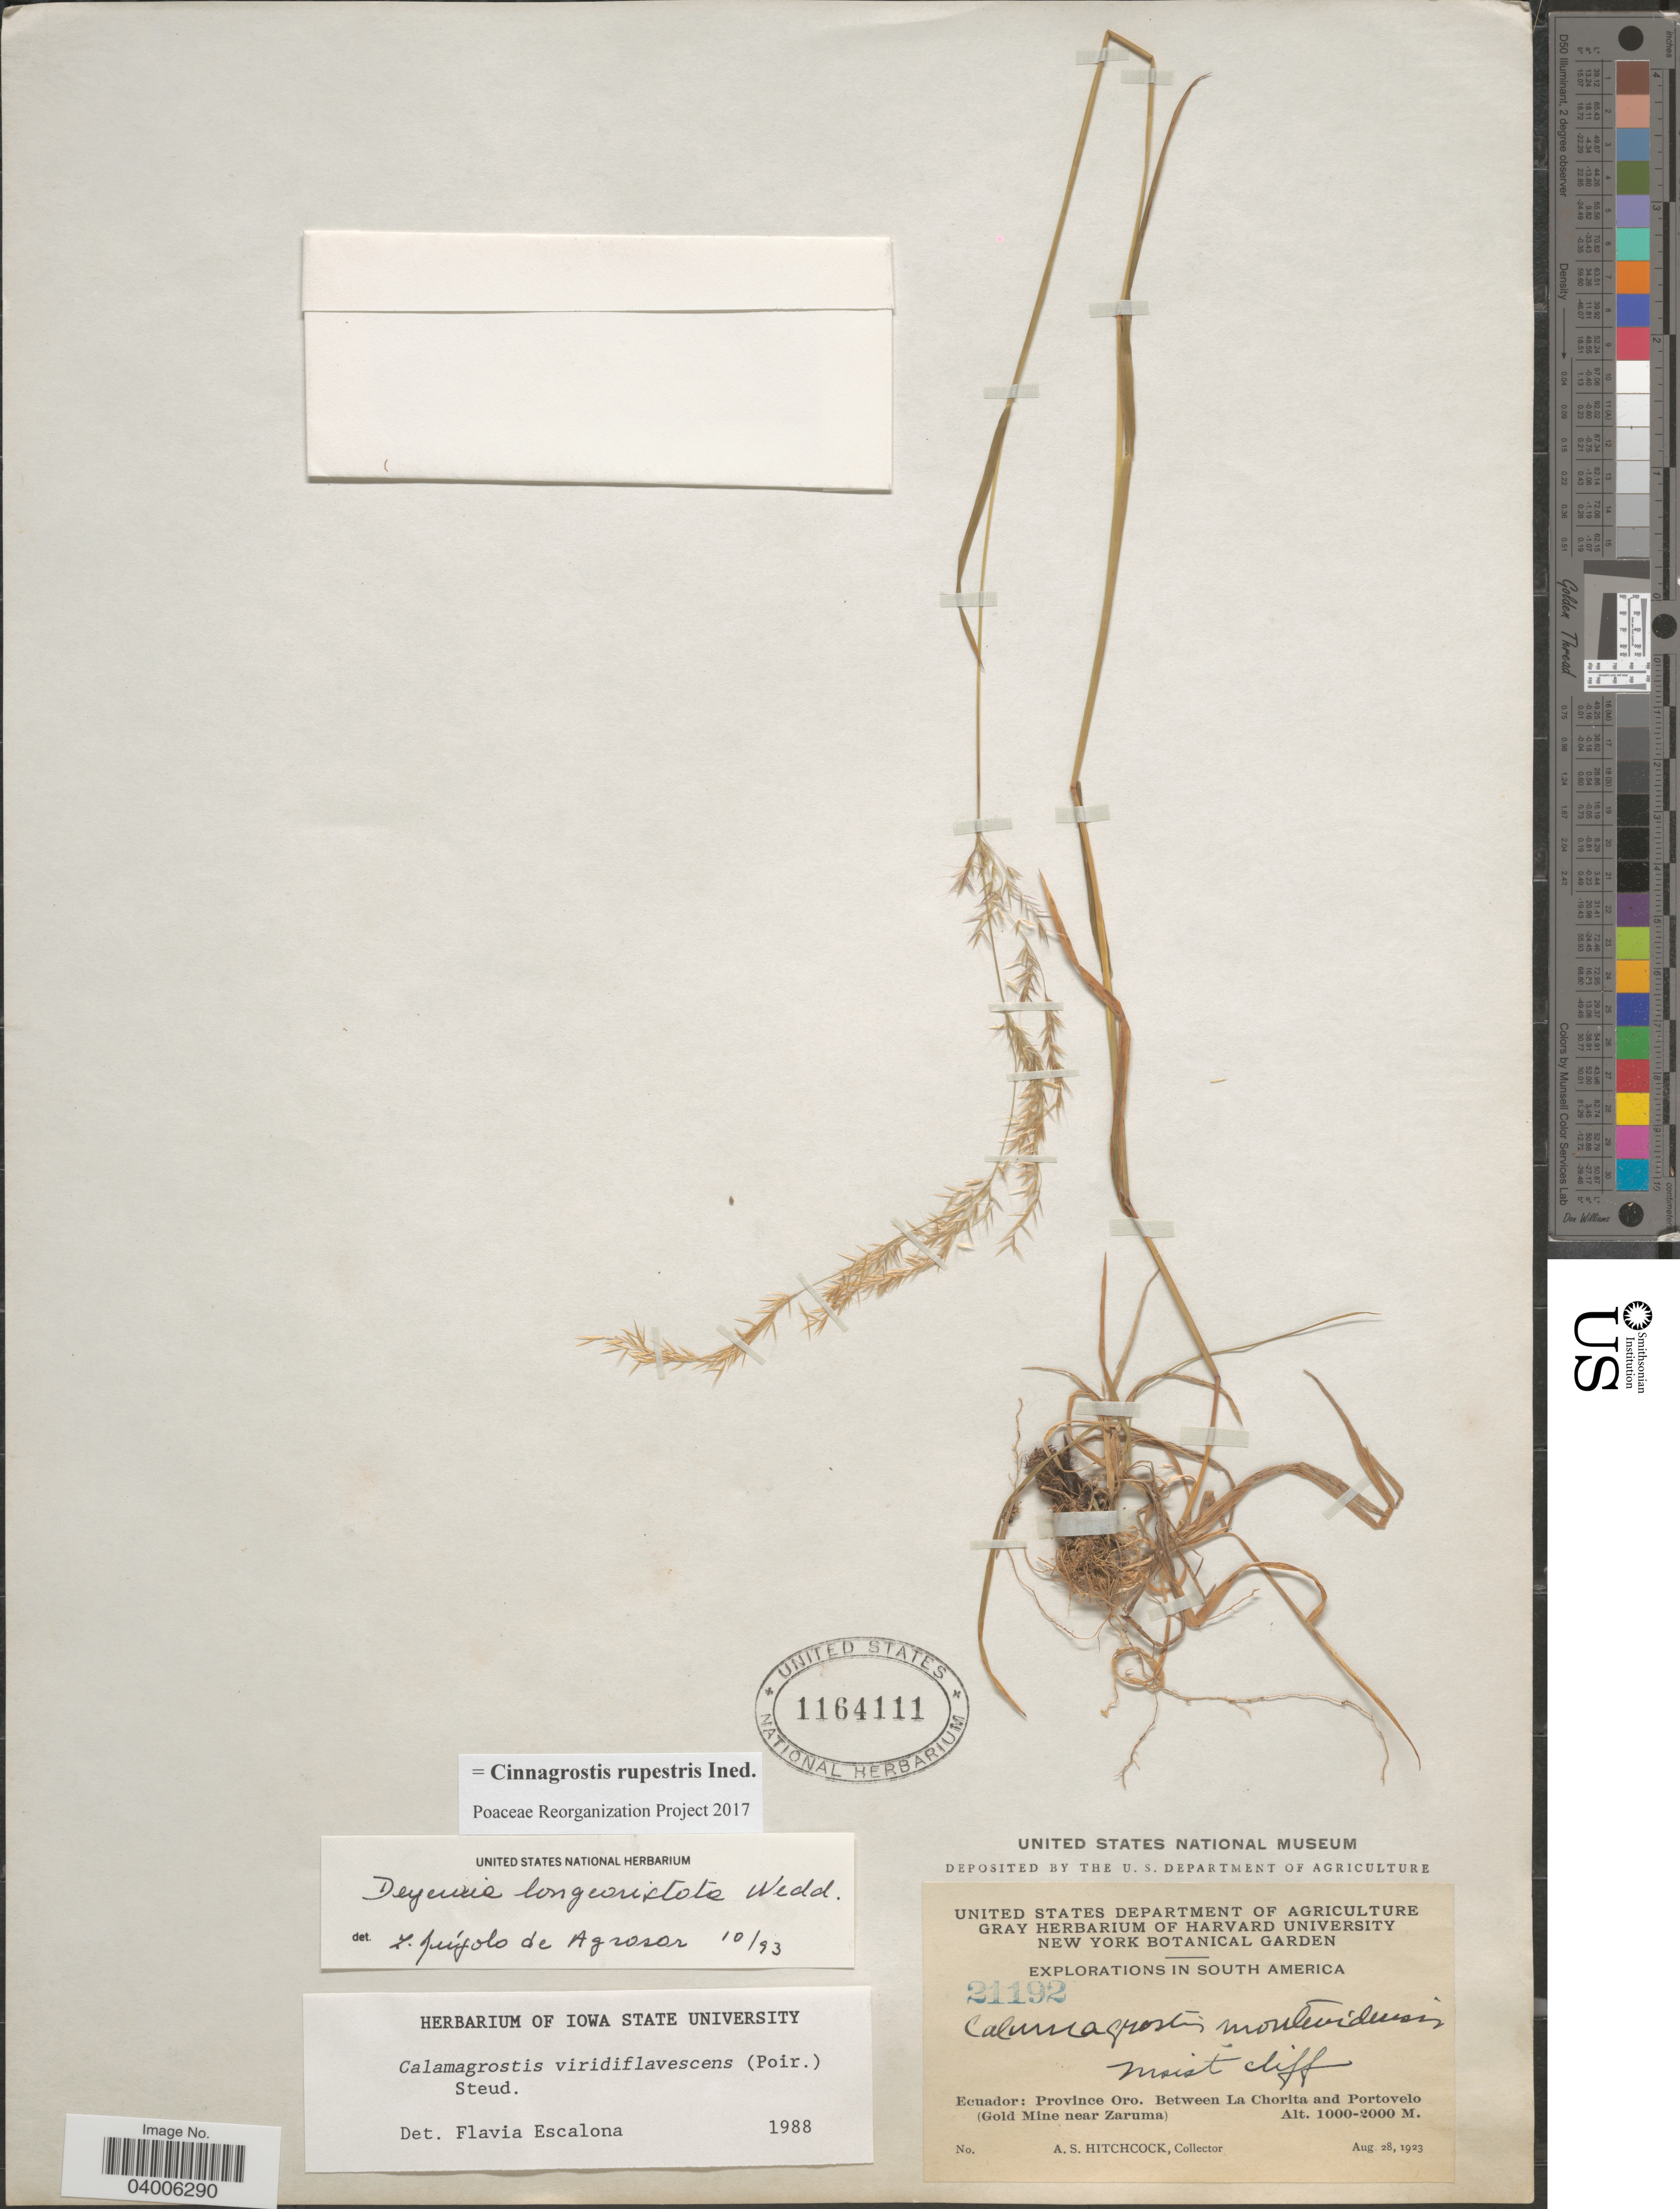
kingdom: Plantae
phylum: Tracheophyta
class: Liliopsida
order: Poales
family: Poaceae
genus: Cinnagrostis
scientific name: Cinnagrostis rupestris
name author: (Trin.) P.M. Peterson et al.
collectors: A. S. Hitchcock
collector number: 21192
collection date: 1923-08-28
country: Ecuador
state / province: El Oro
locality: Province Oro. Between La Chorita and Portovelo (Gold Mine near Zaruma).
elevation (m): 1000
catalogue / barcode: US 1164111